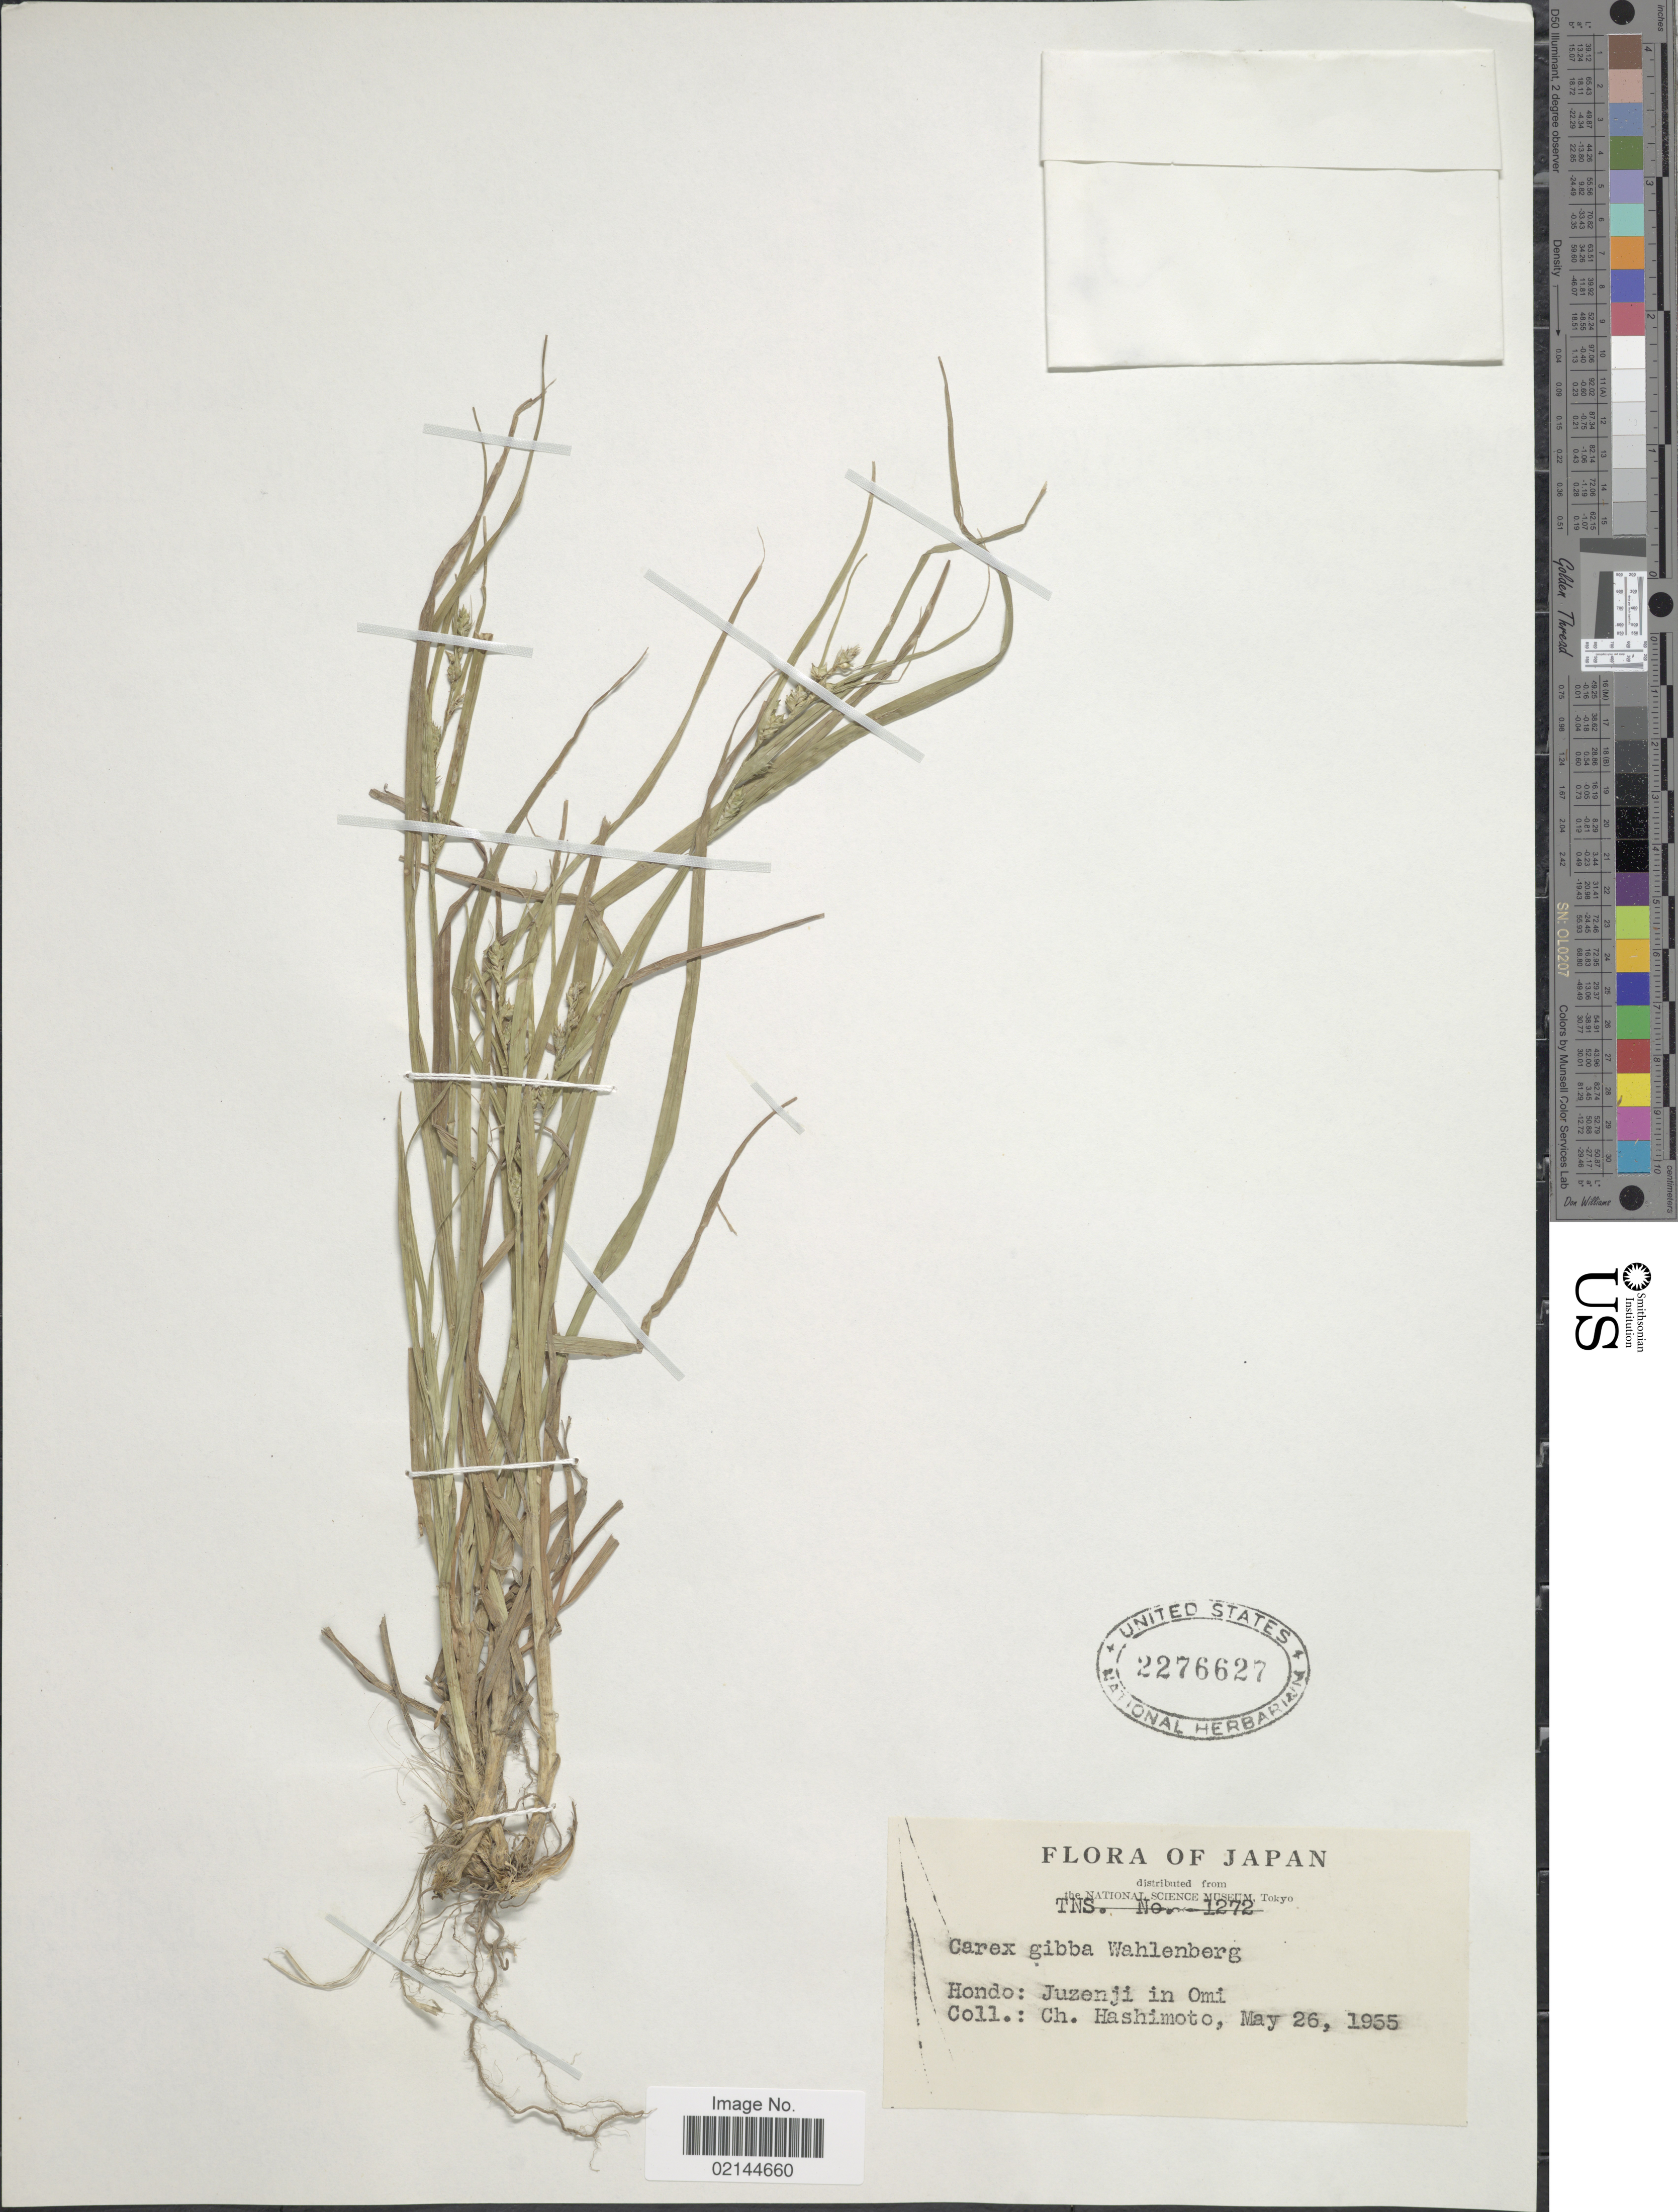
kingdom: Plantae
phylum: Tracheophyta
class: Liliopsida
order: Poales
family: Cyperaceae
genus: Carex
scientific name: Carex gibba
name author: Wahlenb.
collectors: C. Hashimoto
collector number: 1272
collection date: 1955-05-26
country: Japan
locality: Hondo: Juzenji in Omi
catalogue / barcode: US 2276627